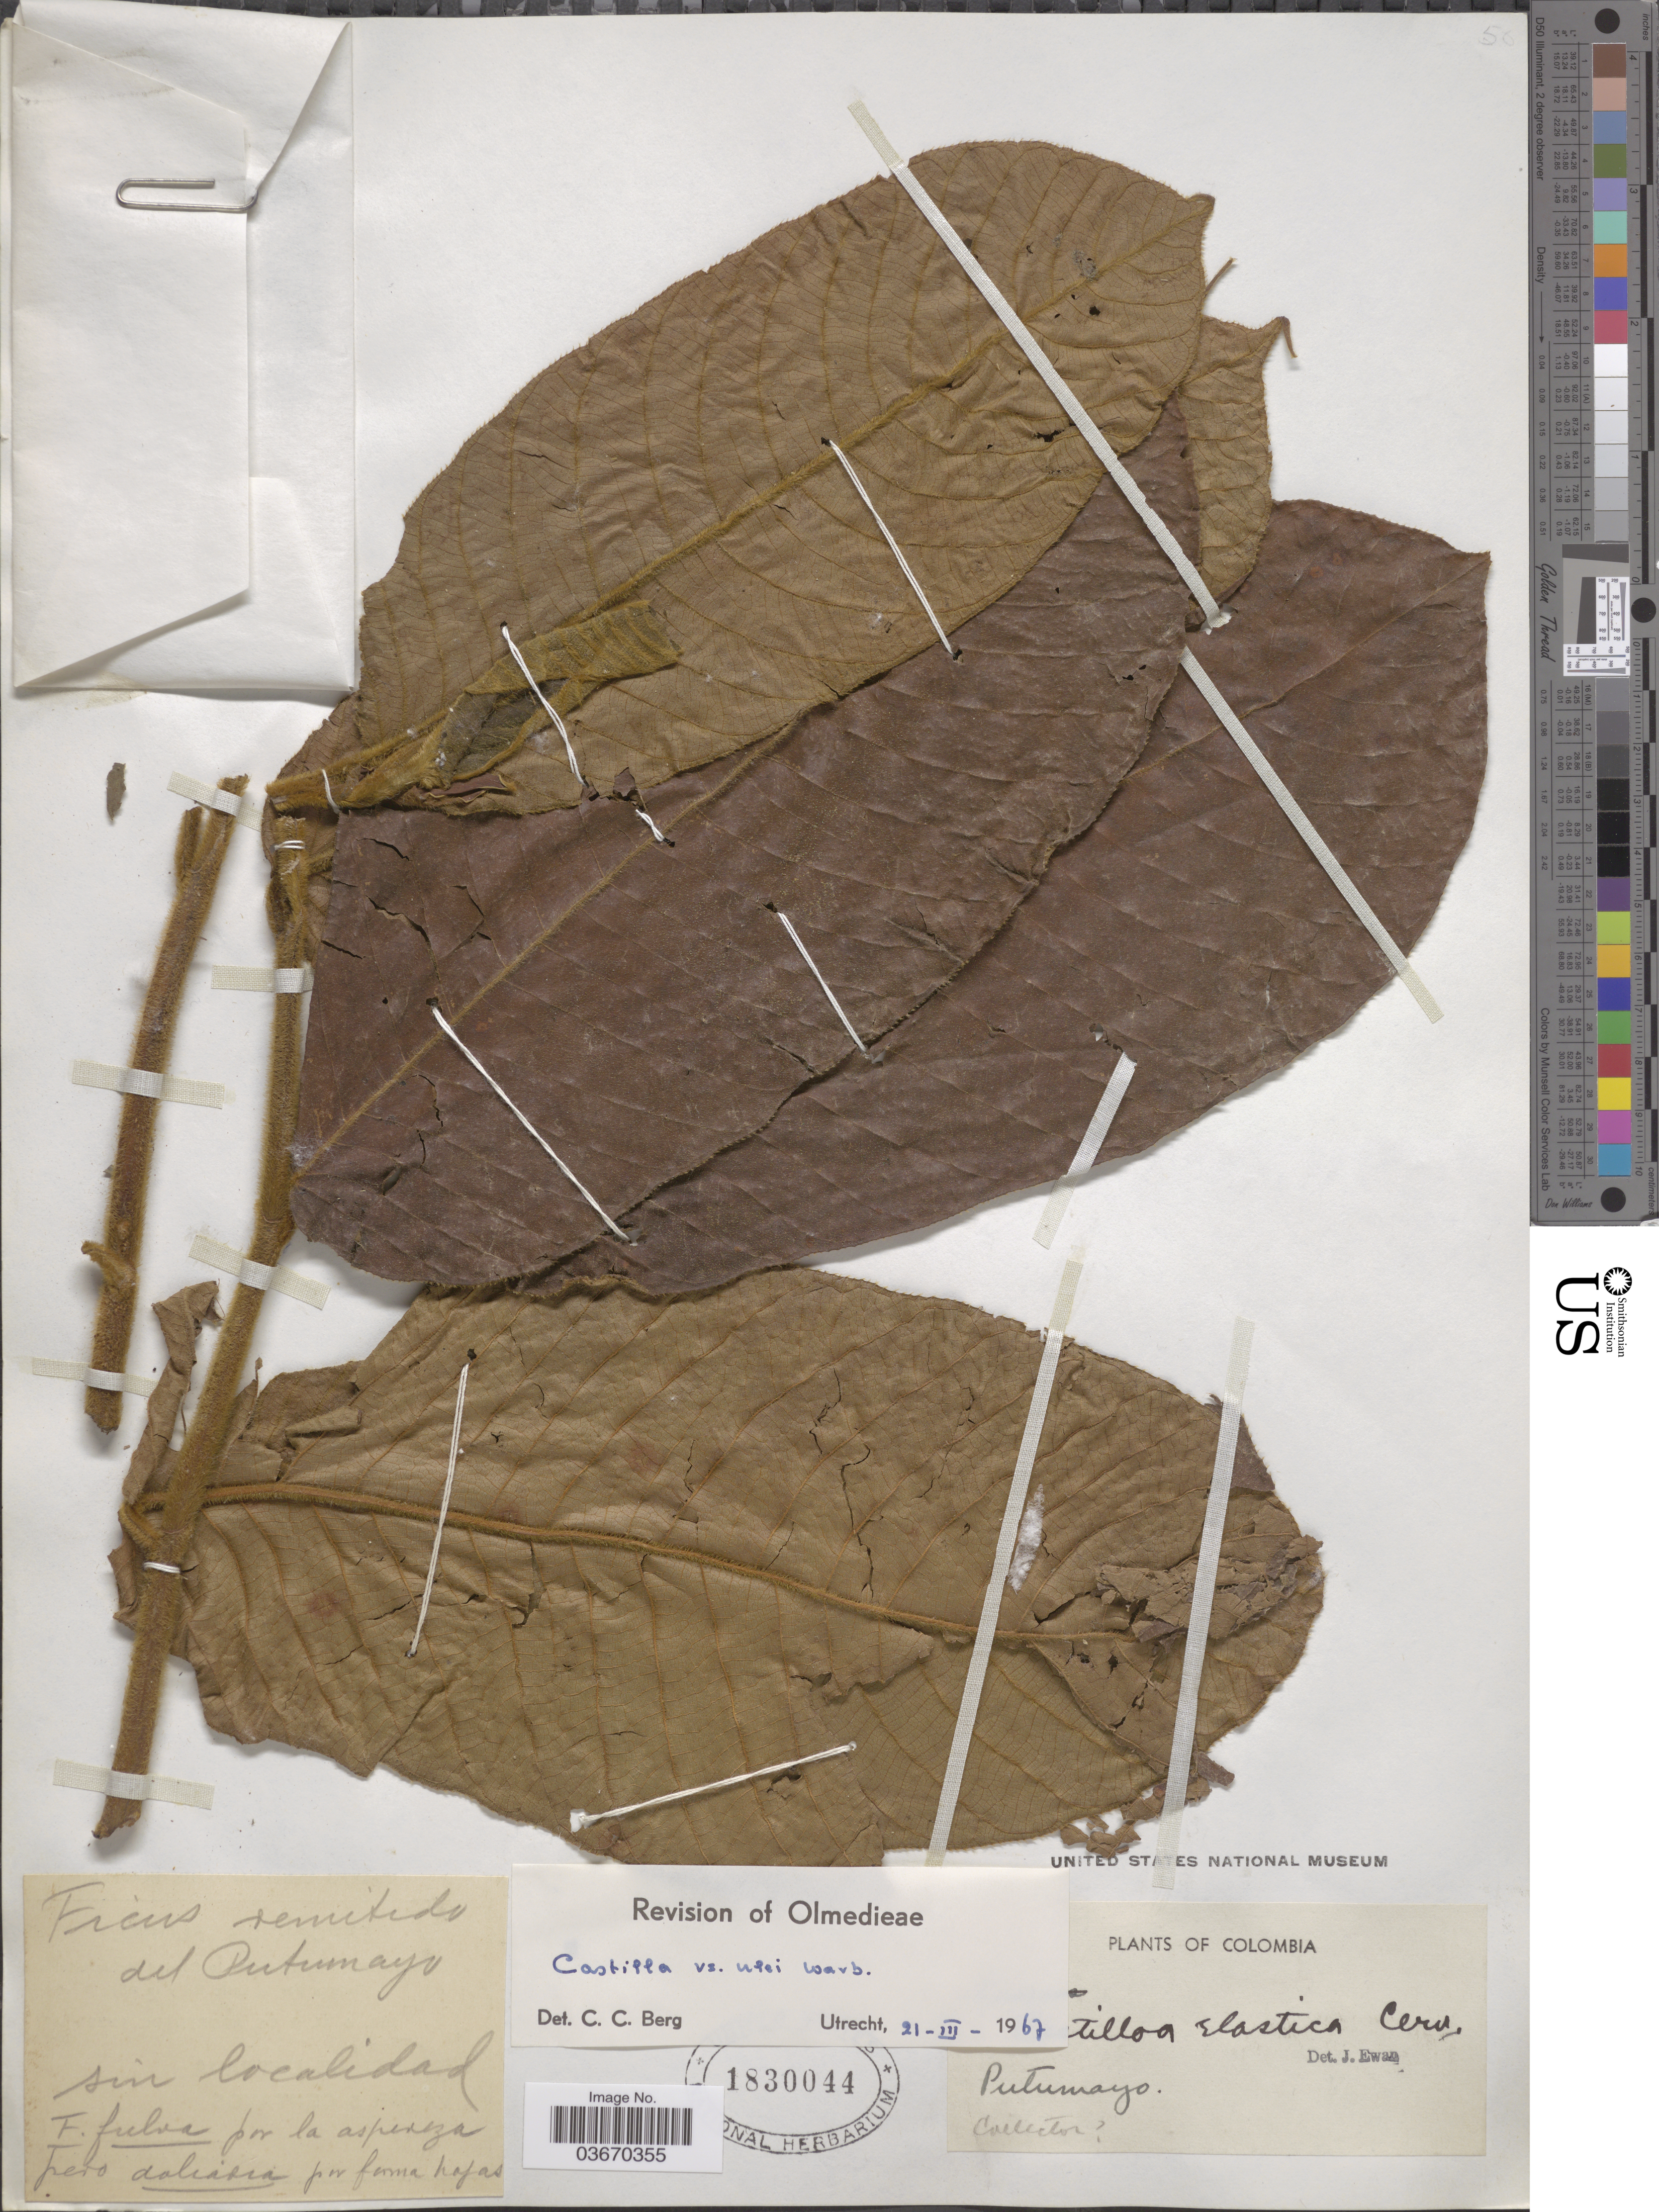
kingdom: Plantae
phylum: Tracheophyta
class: Magnoliopsida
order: Rosales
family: Moraceae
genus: Castilla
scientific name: Castilla ulei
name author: Warb.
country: Colombia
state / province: Putumayo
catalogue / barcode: US 1830044